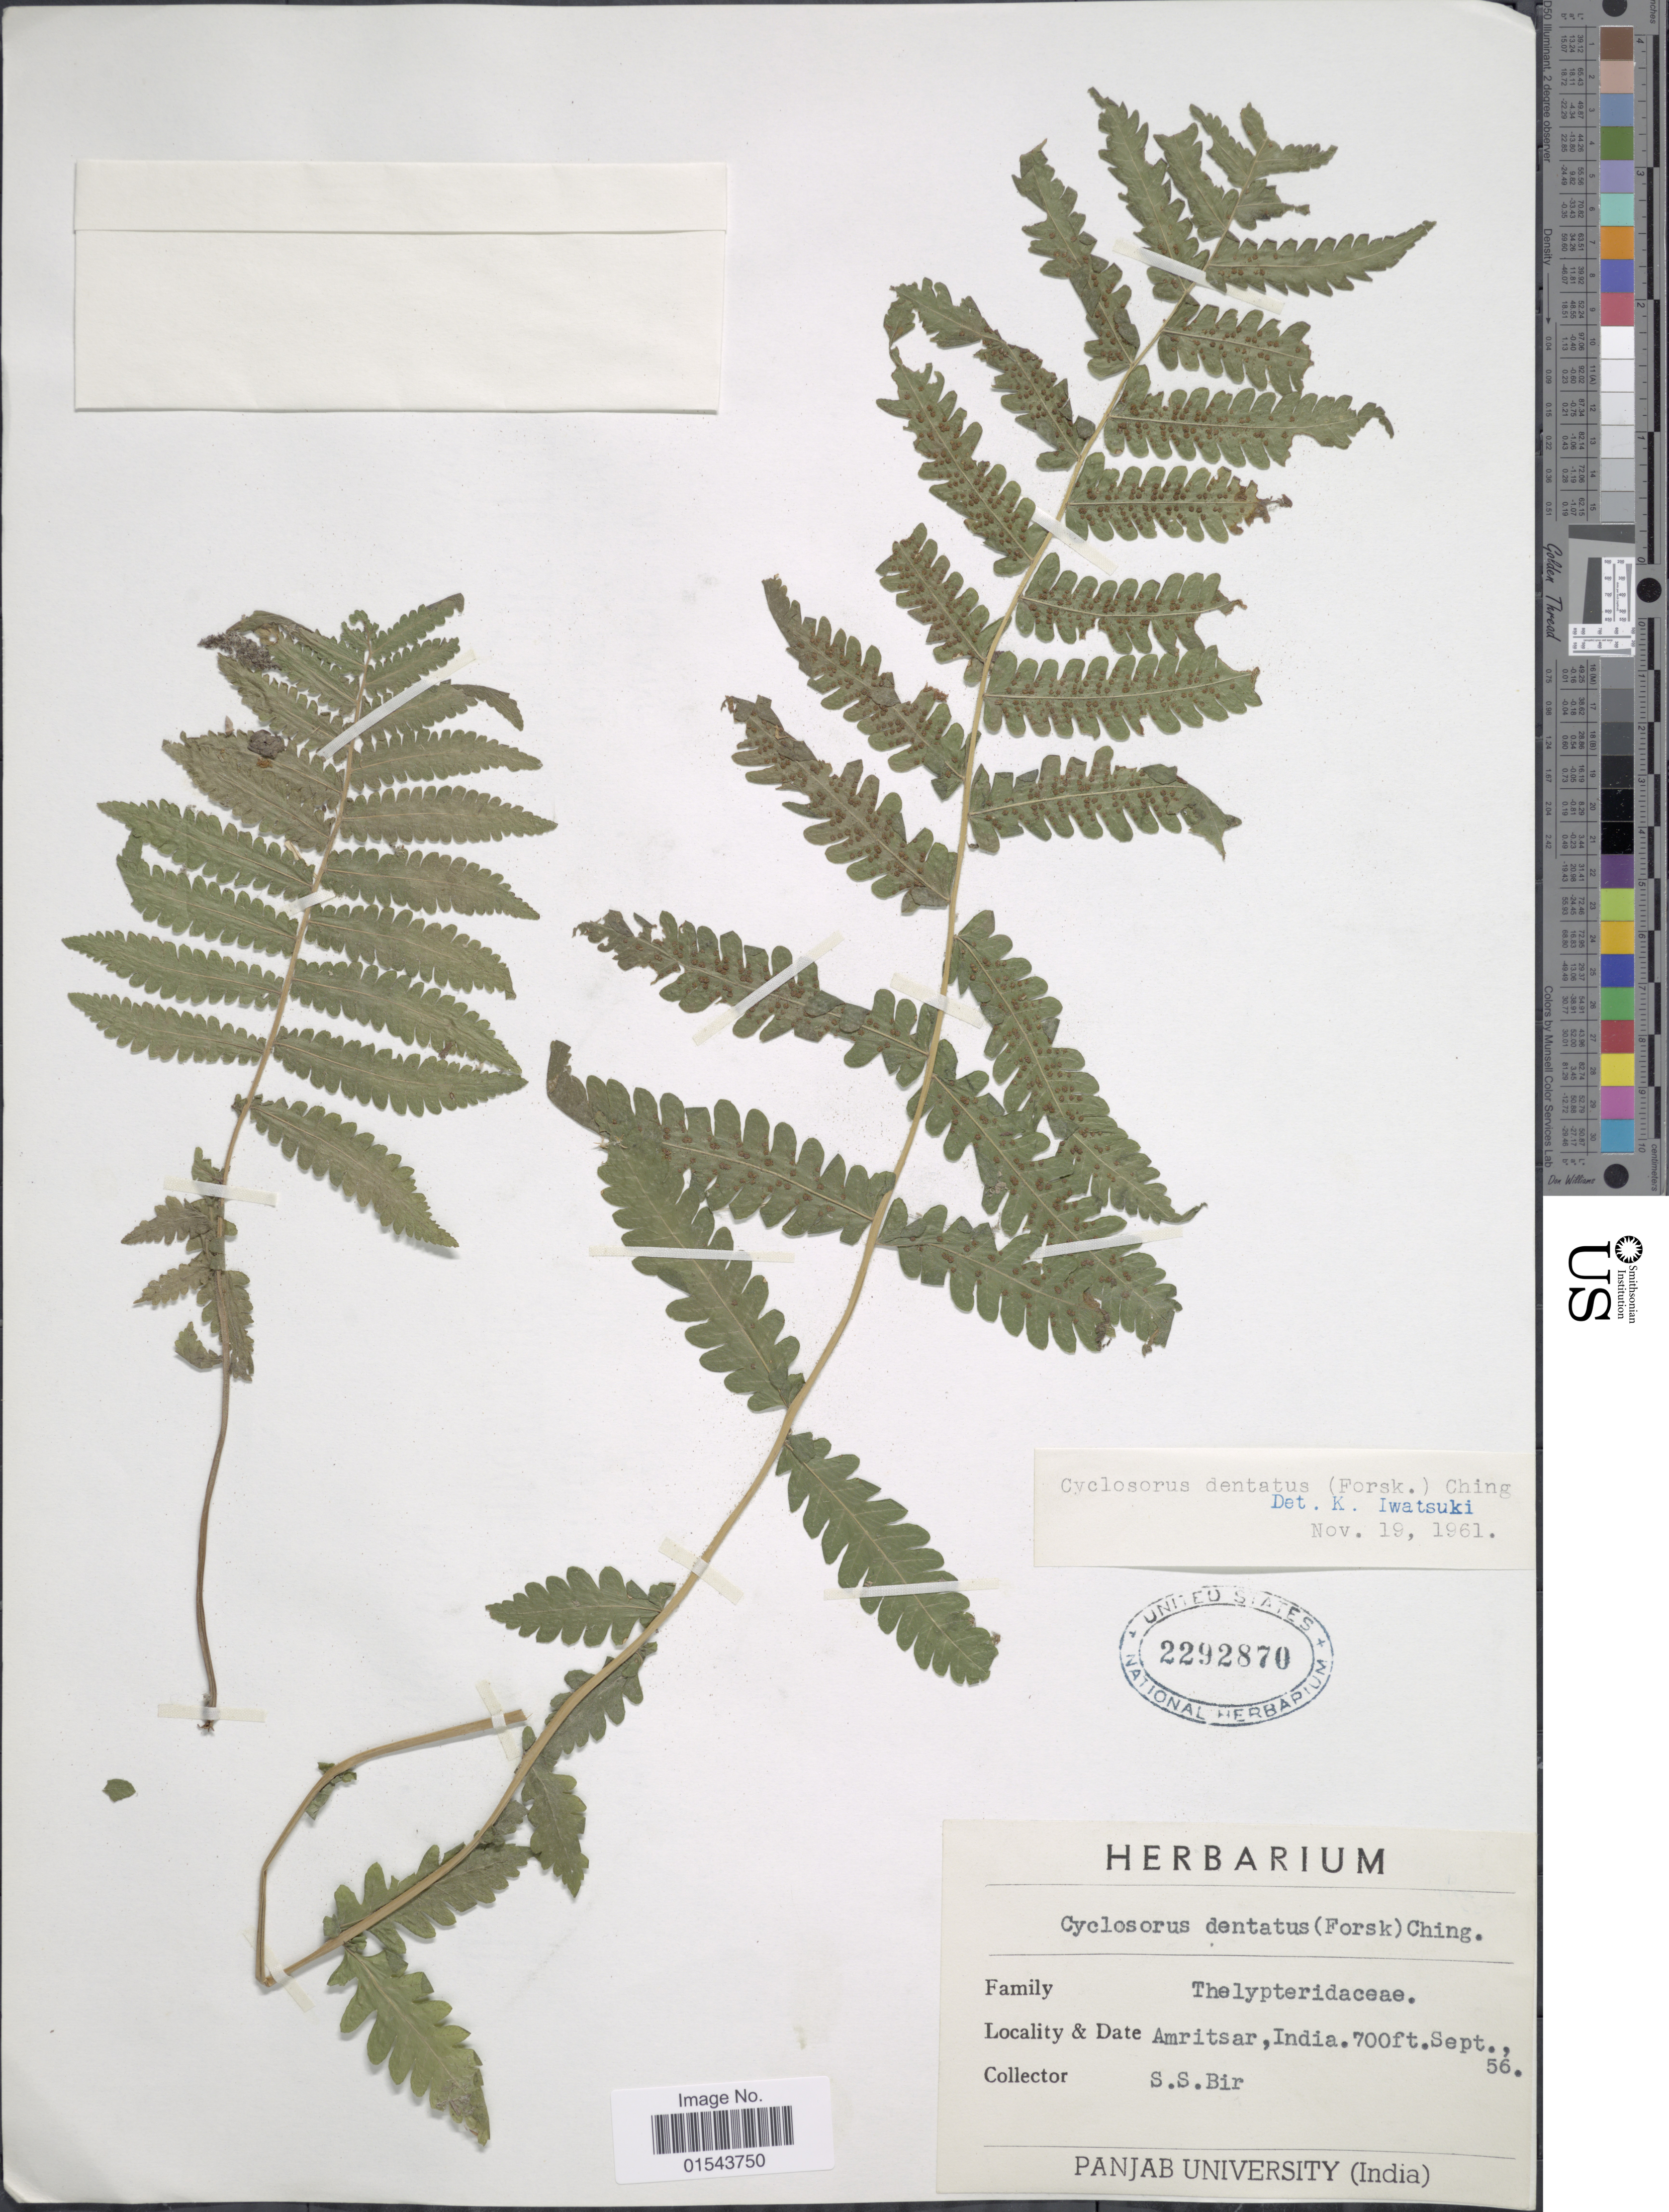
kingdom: Plantae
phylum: Tracheophyta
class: Polypodiopsida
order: Polypodiales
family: Thelypteridaceae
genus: Christella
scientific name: Christella dentata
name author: (Forssk.) Brownsey & Jermy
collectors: S. S. Bir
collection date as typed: Transcribed d/m/y: /9/56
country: India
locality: Amritsar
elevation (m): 213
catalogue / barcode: US 2292870